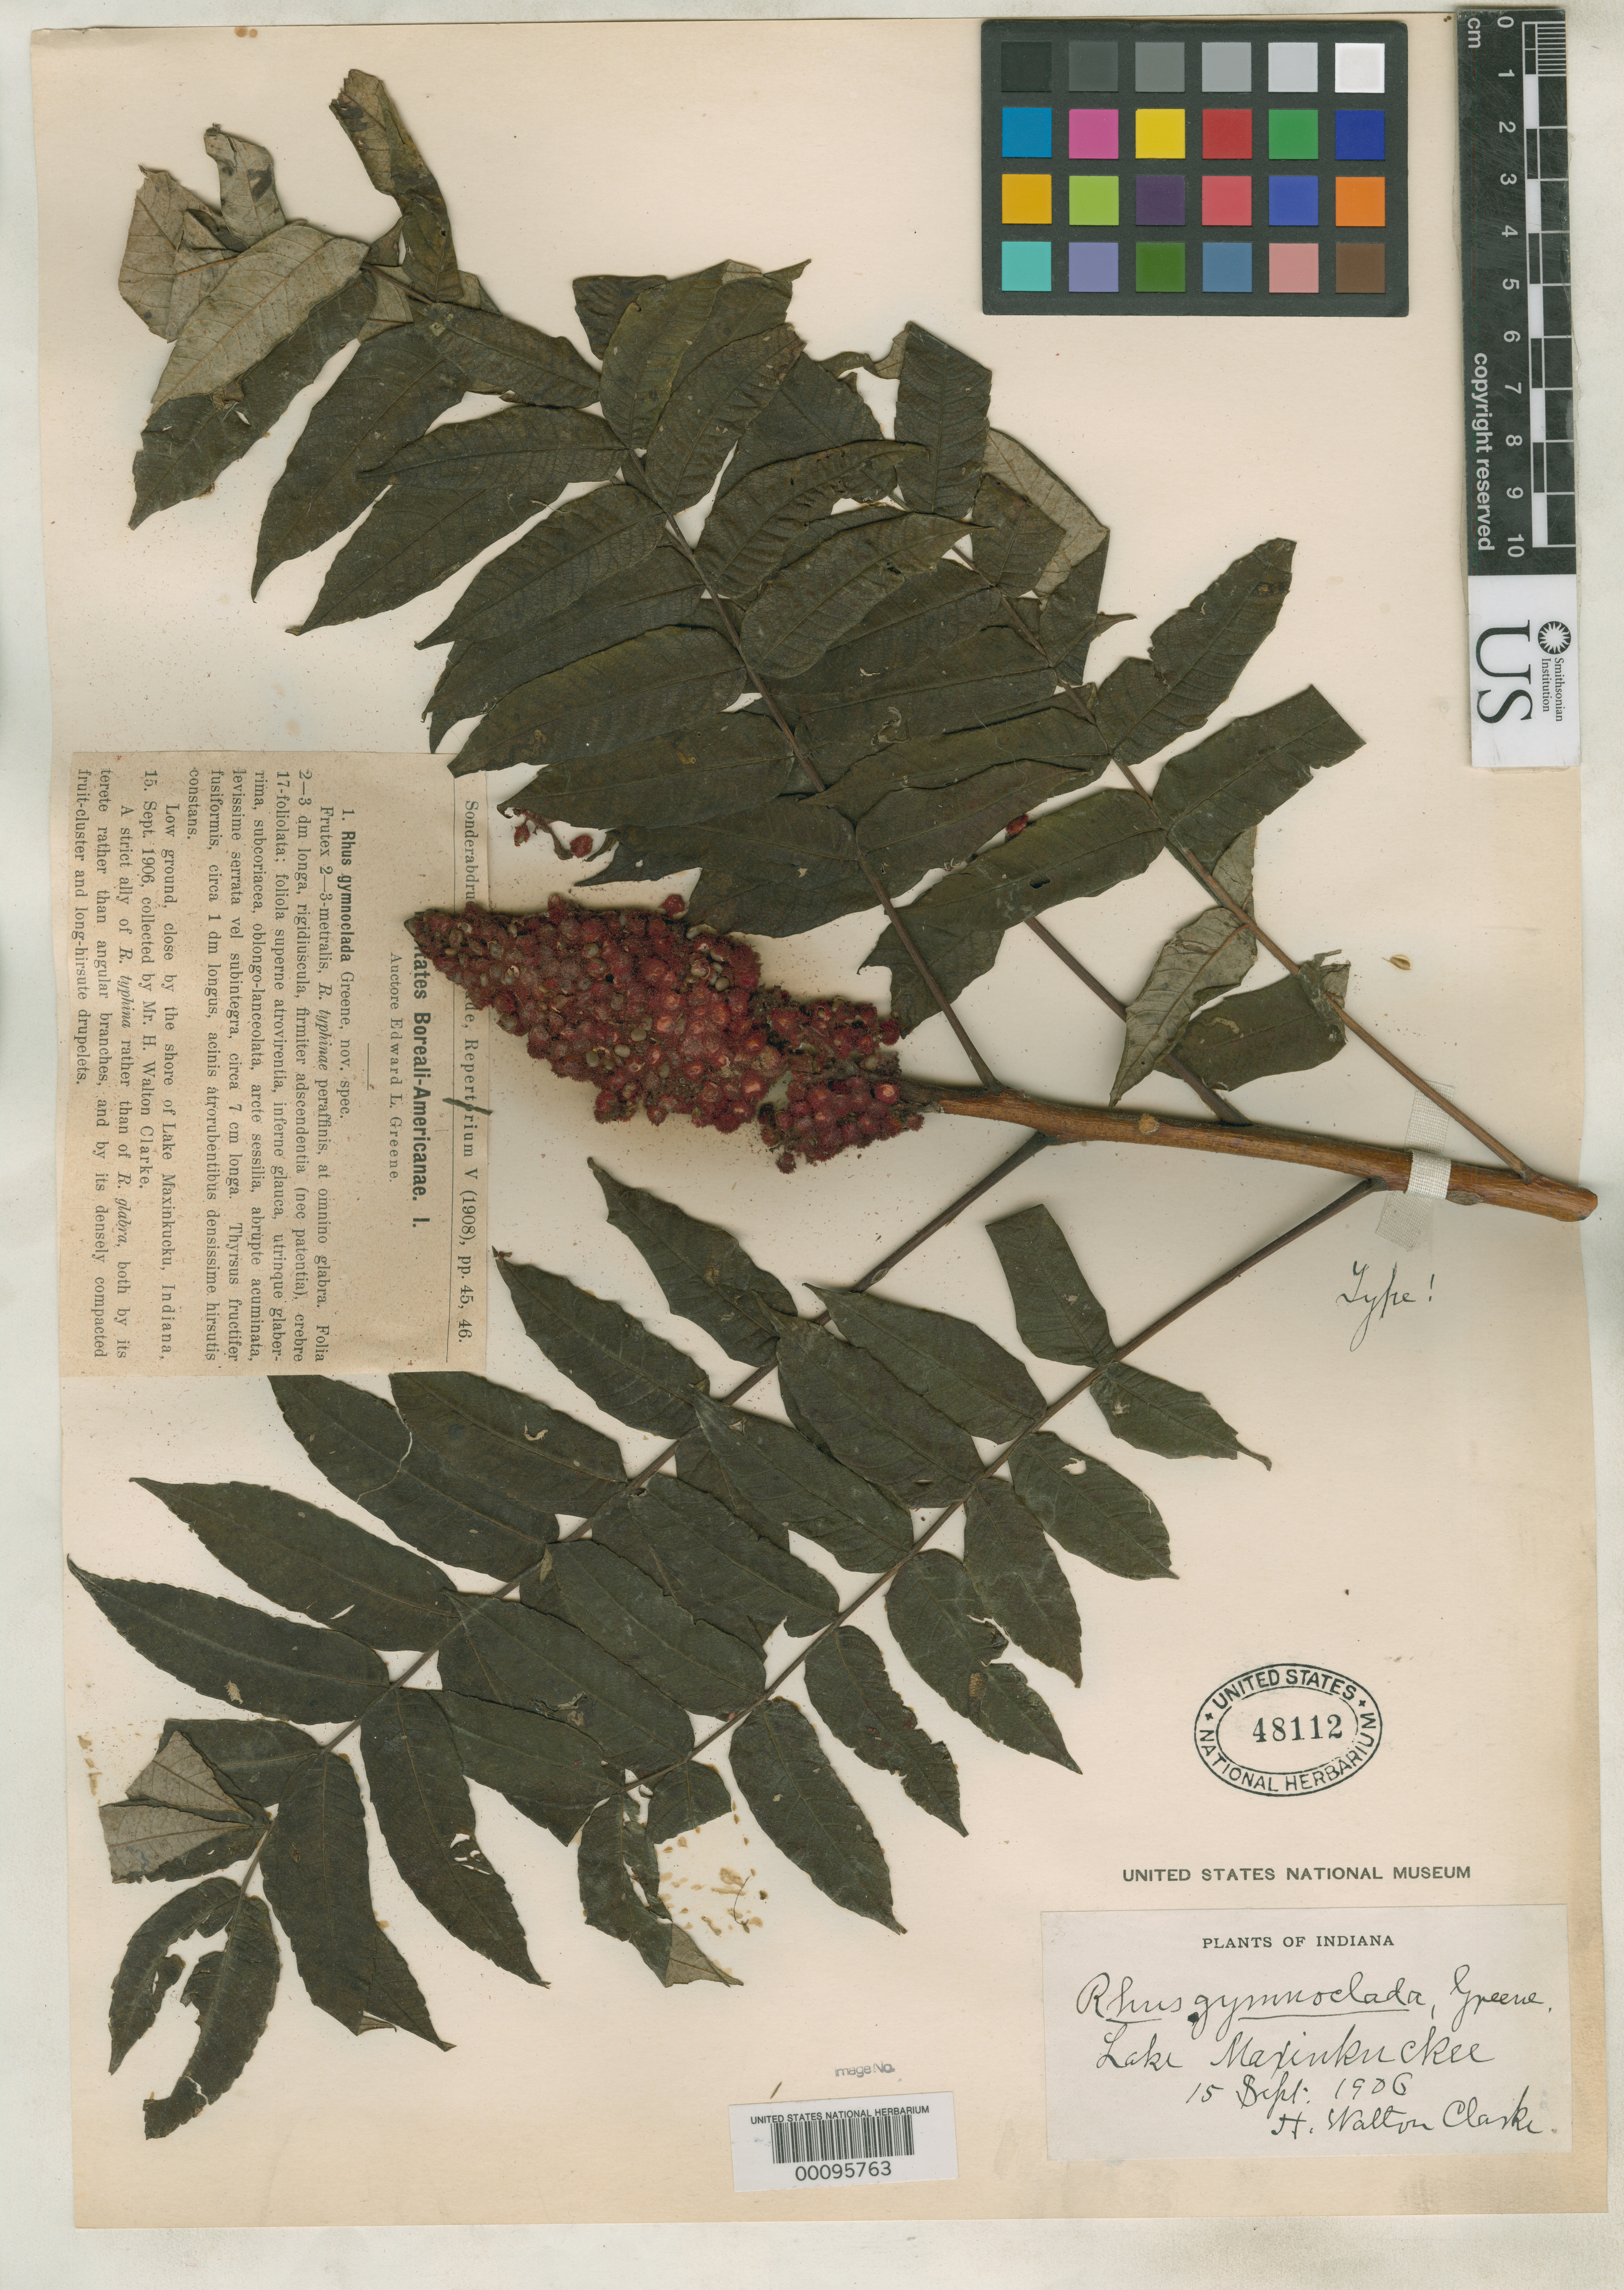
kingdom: Plantae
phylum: Tracheophyta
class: Magnoliopsida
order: Sapindales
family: Anacardiaceae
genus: Rhus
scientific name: Rhus gymnoclada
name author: Greene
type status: Possible Holotype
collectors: H. W. Clarke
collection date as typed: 15 Sep 1906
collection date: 1906-09-15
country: United States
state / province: Indiana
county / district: Marshall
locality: Shore of Lake Maxinkuckee.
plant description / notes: Specimen annotated "Type!" in Greene's (?) script, possibly the holotype.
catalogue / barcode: US 48112